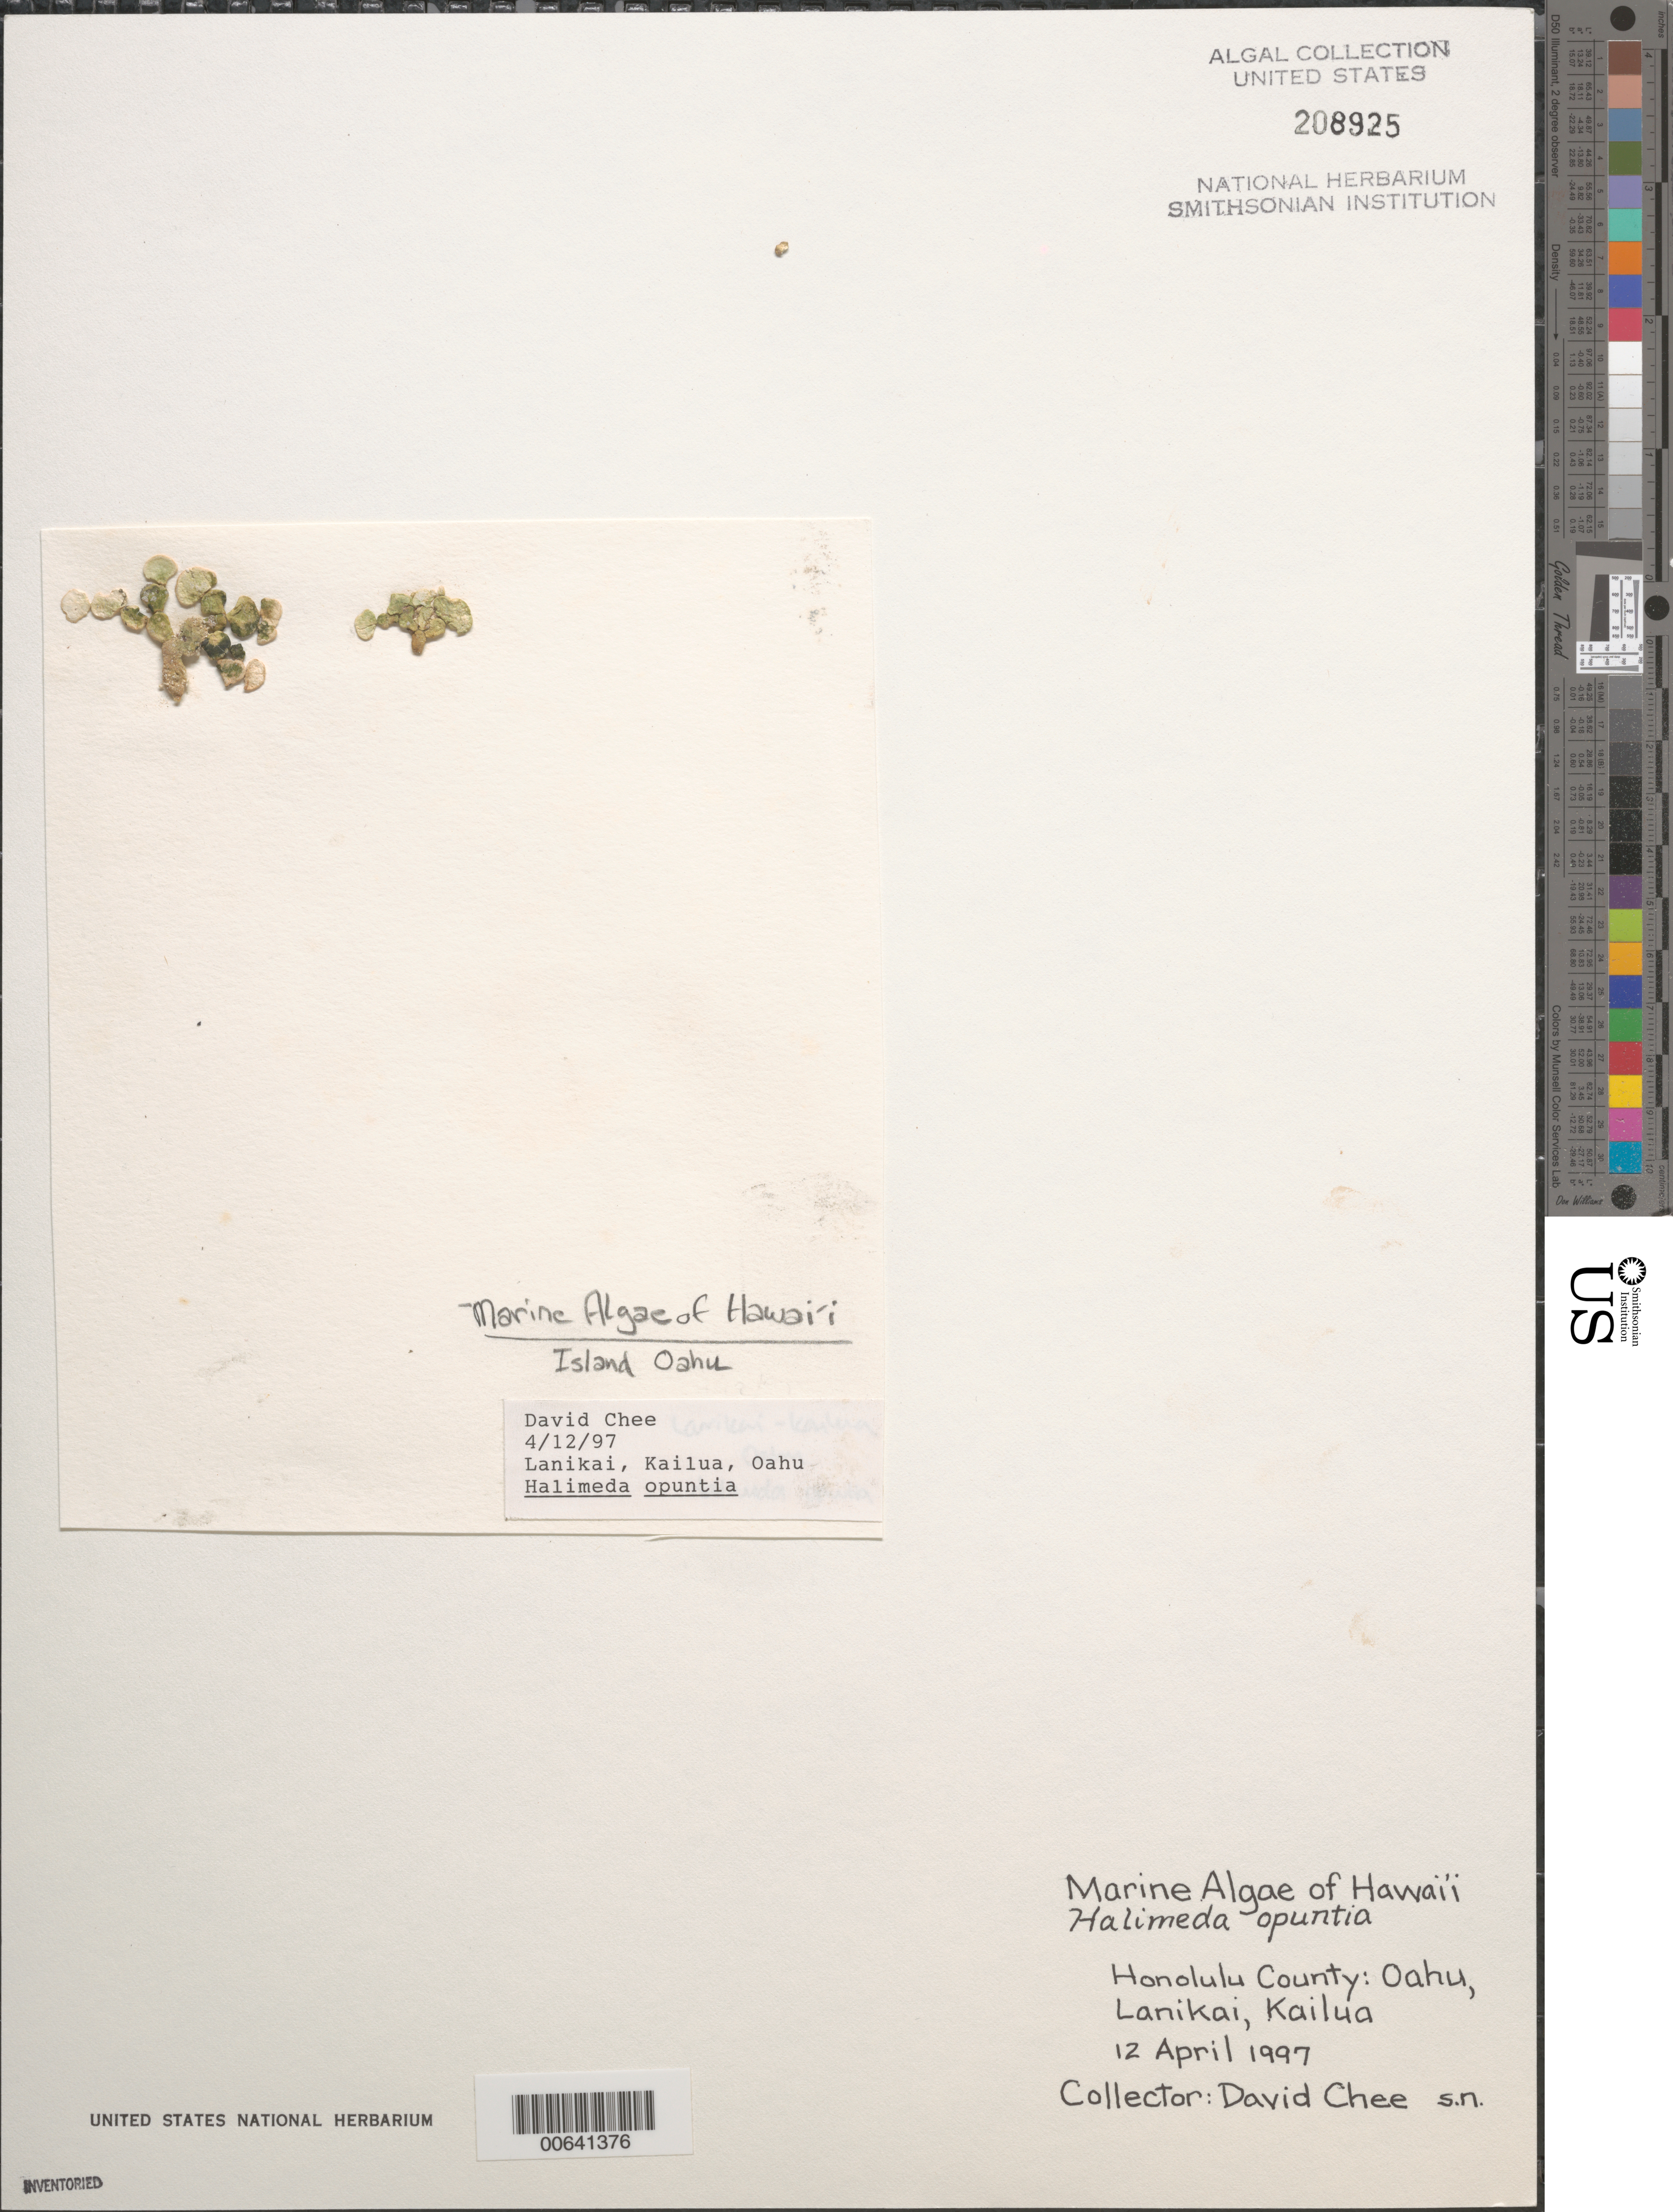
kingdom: Plantae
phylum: Chlorophyta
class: Ulvophyceae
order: Bryopsidales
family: Halimedaceae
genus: Halimeda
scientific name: Halimeda opuntia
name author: (L.) J.V.Lamouroux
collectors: D. Chee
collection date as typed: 12 Apr 1997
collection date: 1997-04-12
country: United States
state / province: Hawaii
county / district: Honolulu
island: Oahu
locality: Lanikai, Kailua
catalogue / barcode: US 208925